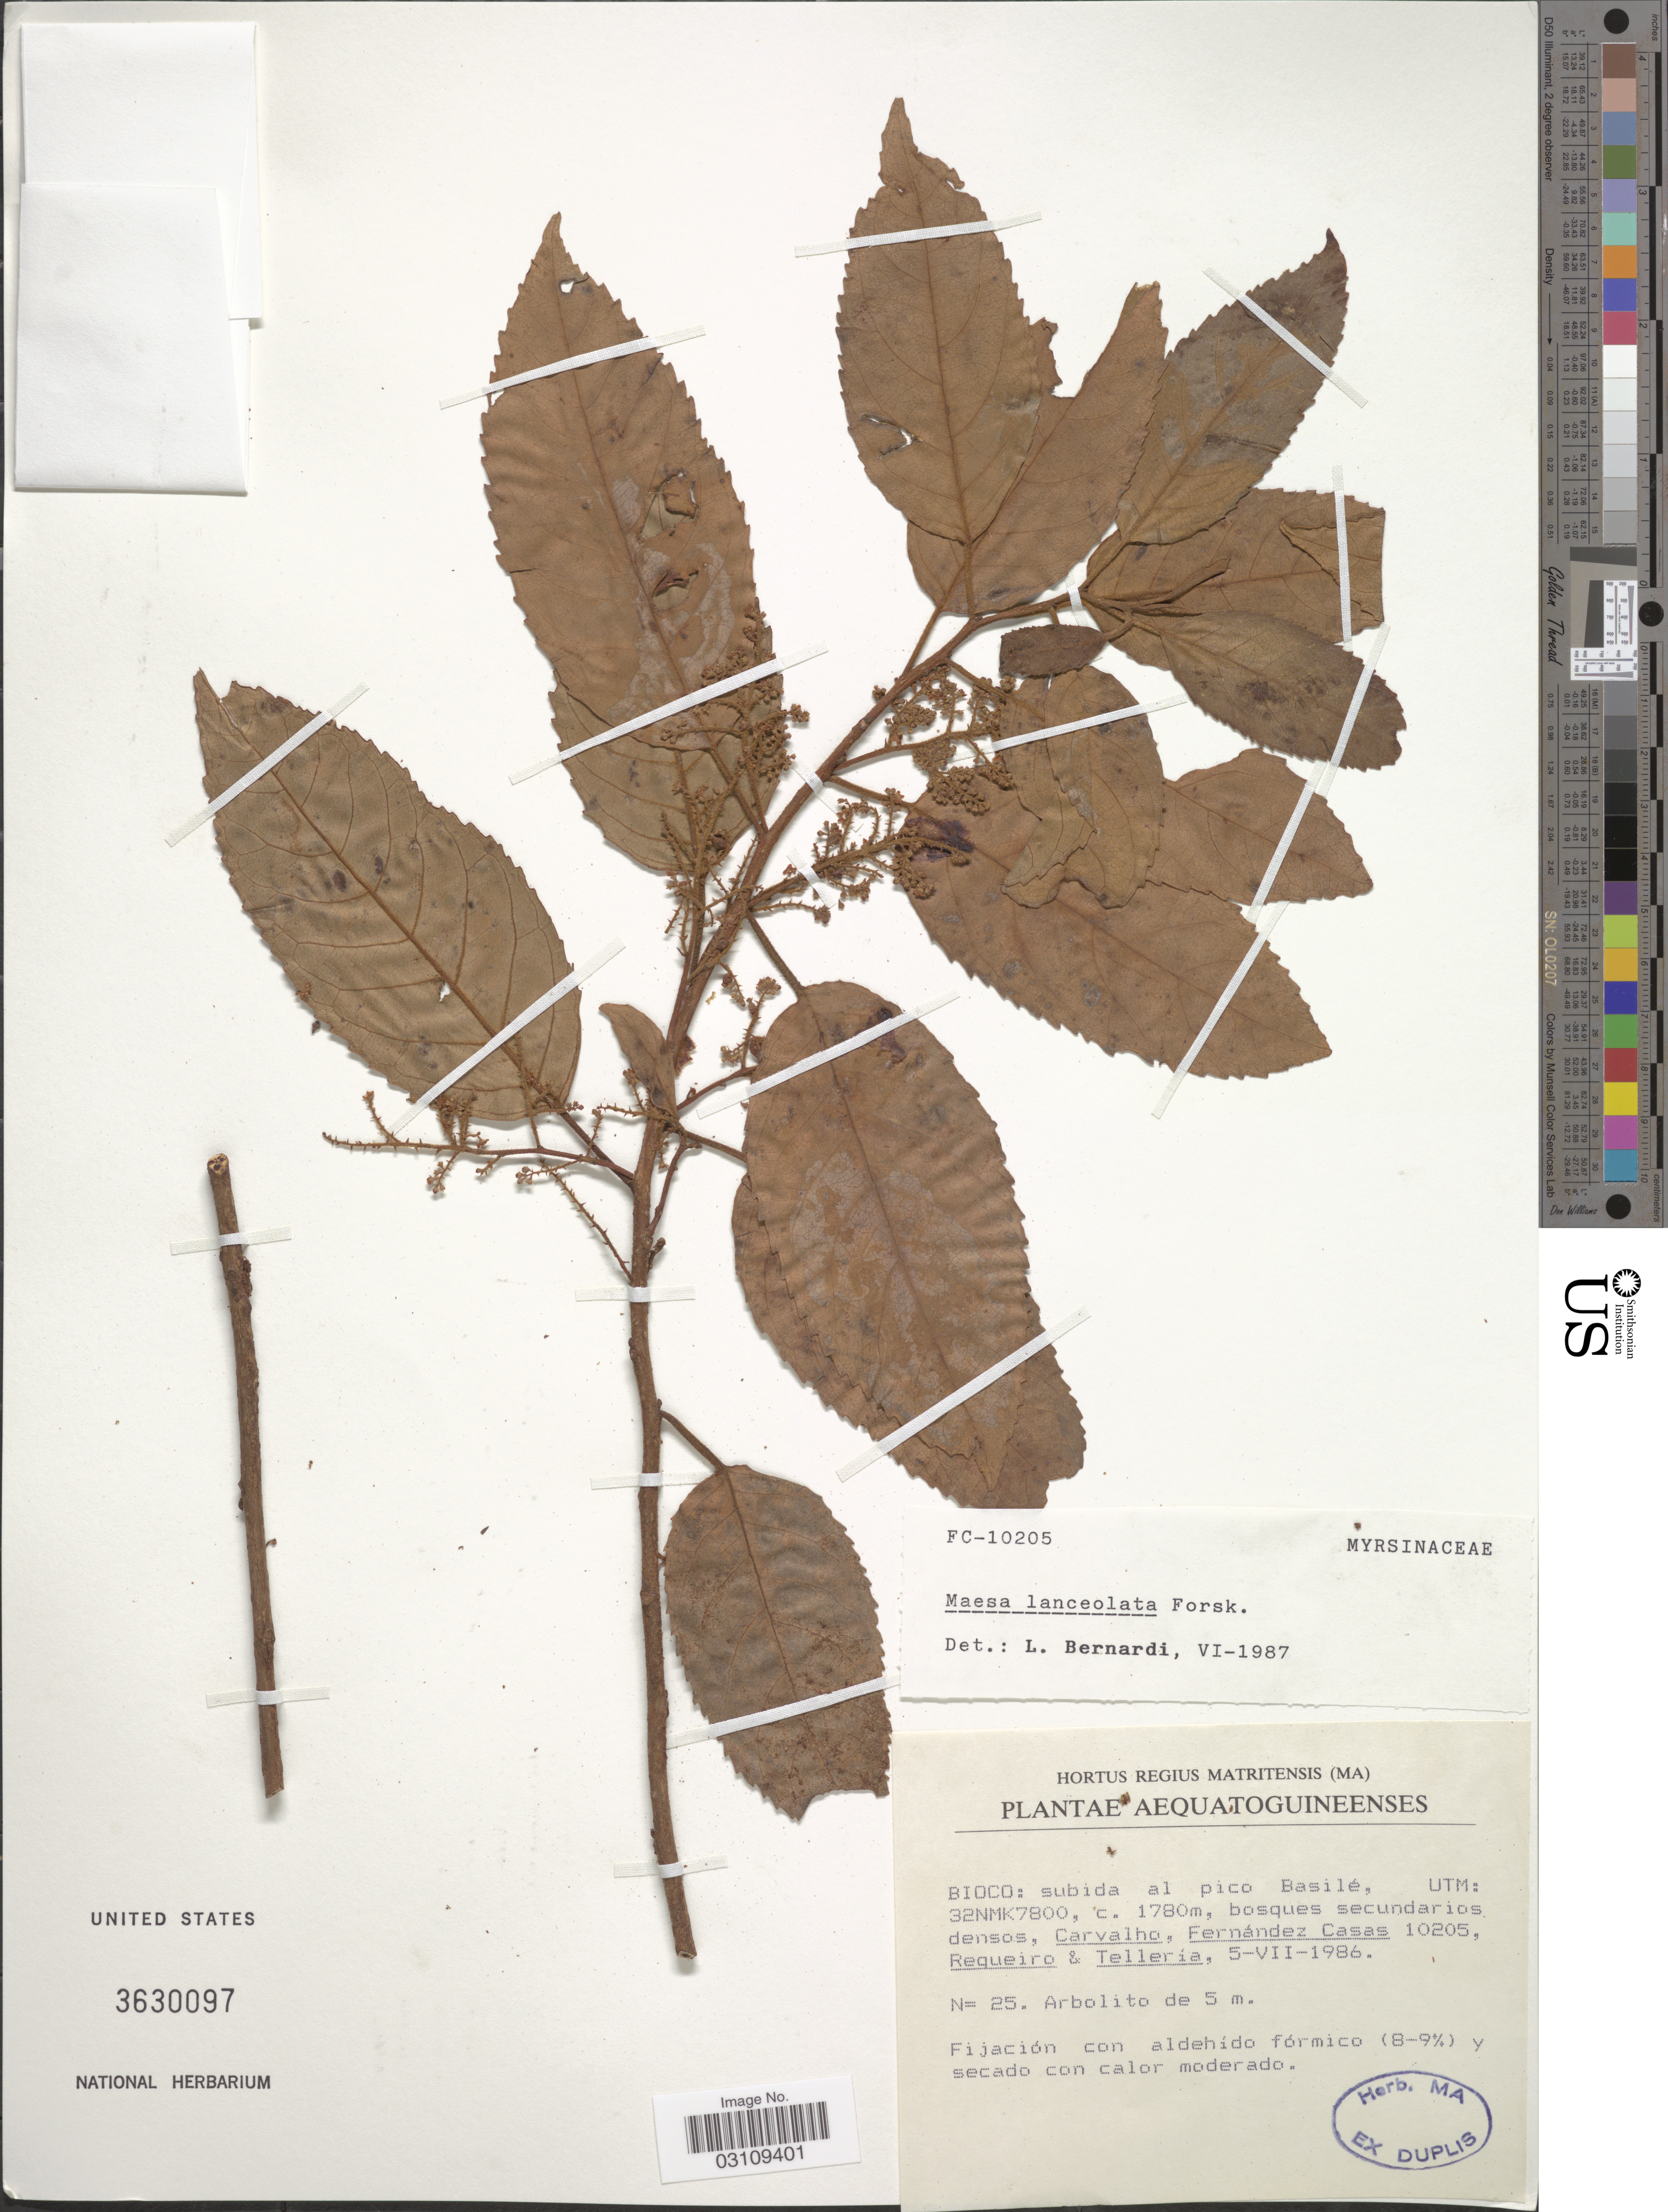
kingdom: Plantae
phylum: Tracheophyta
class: Magnoliopsida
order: Ericales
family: Primulaceae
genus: Maesa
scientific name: Maesa lanceolata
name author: Forssk.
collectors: Carvalho, --, F. Casas, Requeiro, -- & -. Telleria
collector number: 10205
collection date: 1986-07-05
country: Equatorial Guinea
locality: Aequatoguineenses, Bioco: subida al pico Basilé, UTM: 32NMK7800.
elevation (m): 1780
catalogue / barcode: US 3630097